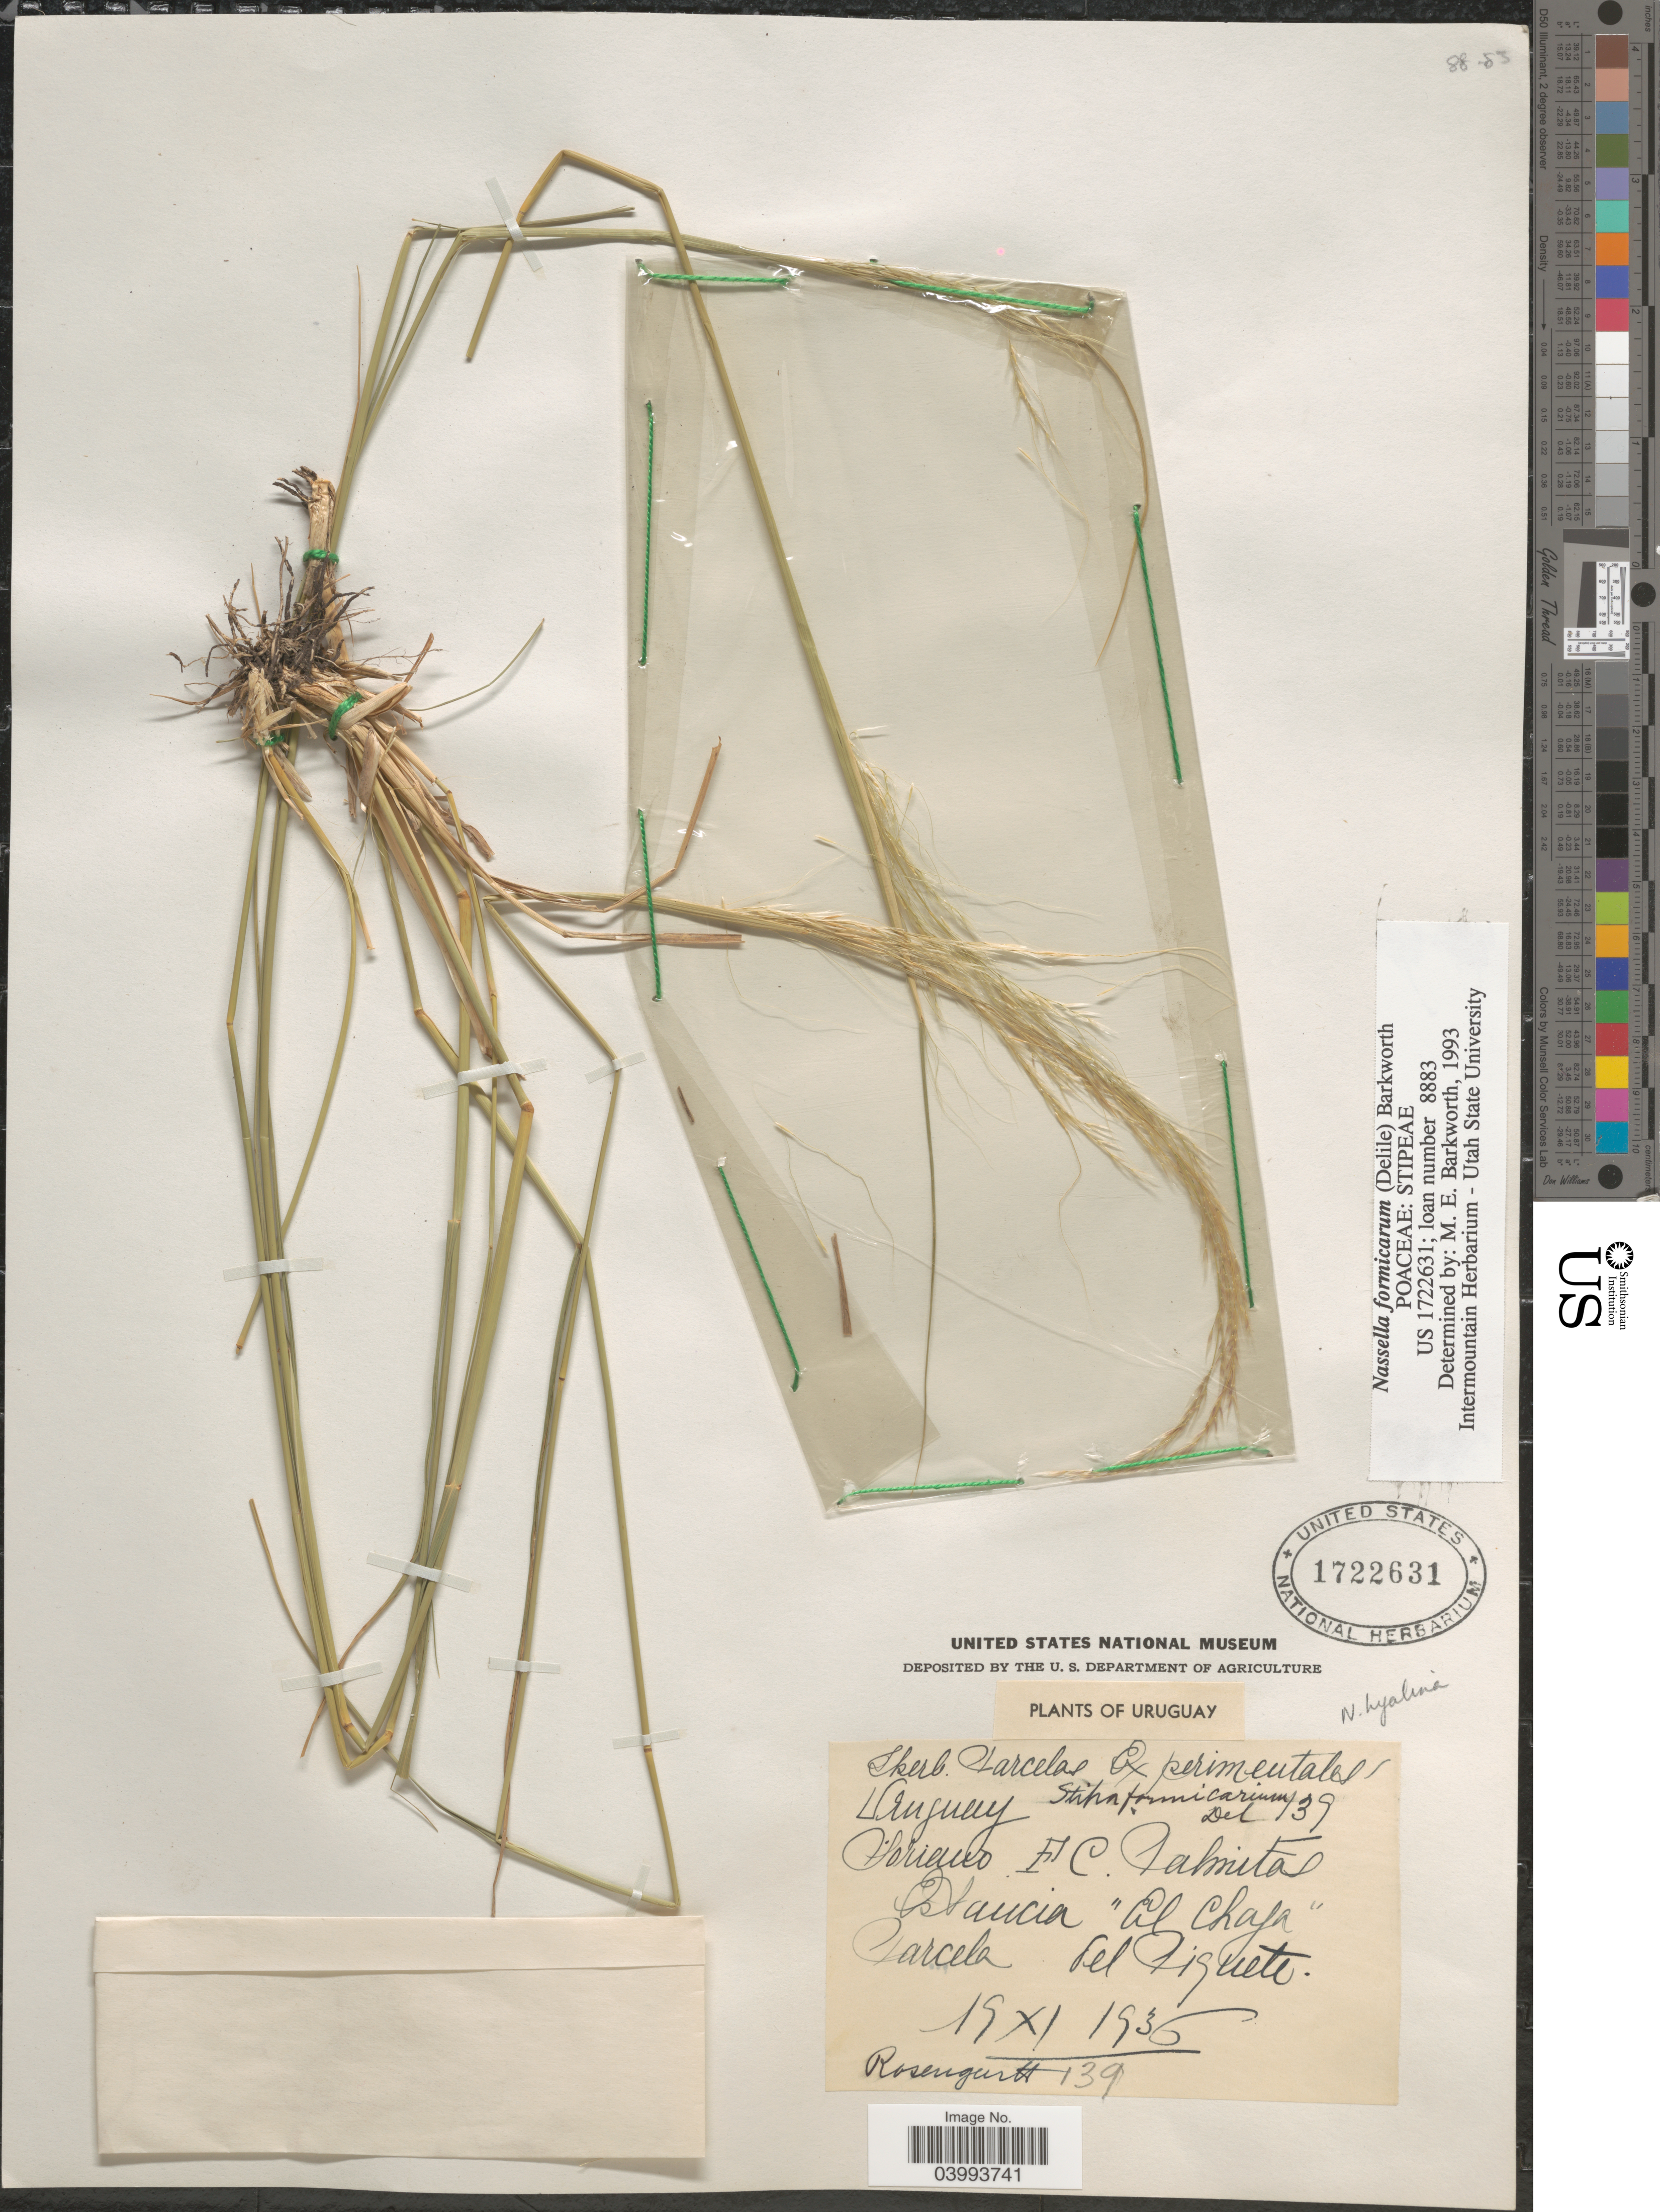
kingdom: Plantae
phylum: Tracheophyta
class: Liliopsida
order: Poales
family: Poaceae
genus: Nassella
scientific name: Nassella formicarum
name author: (Delile) Barkworth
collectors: Rosengurtt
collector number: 139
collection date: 1936-11-19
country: Uruguay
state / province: Soriano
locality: F [interpreted]C. Palmital. Estancia "El Chapa". Carcela [interpreted] del Piquete.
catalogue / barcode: US 1722631